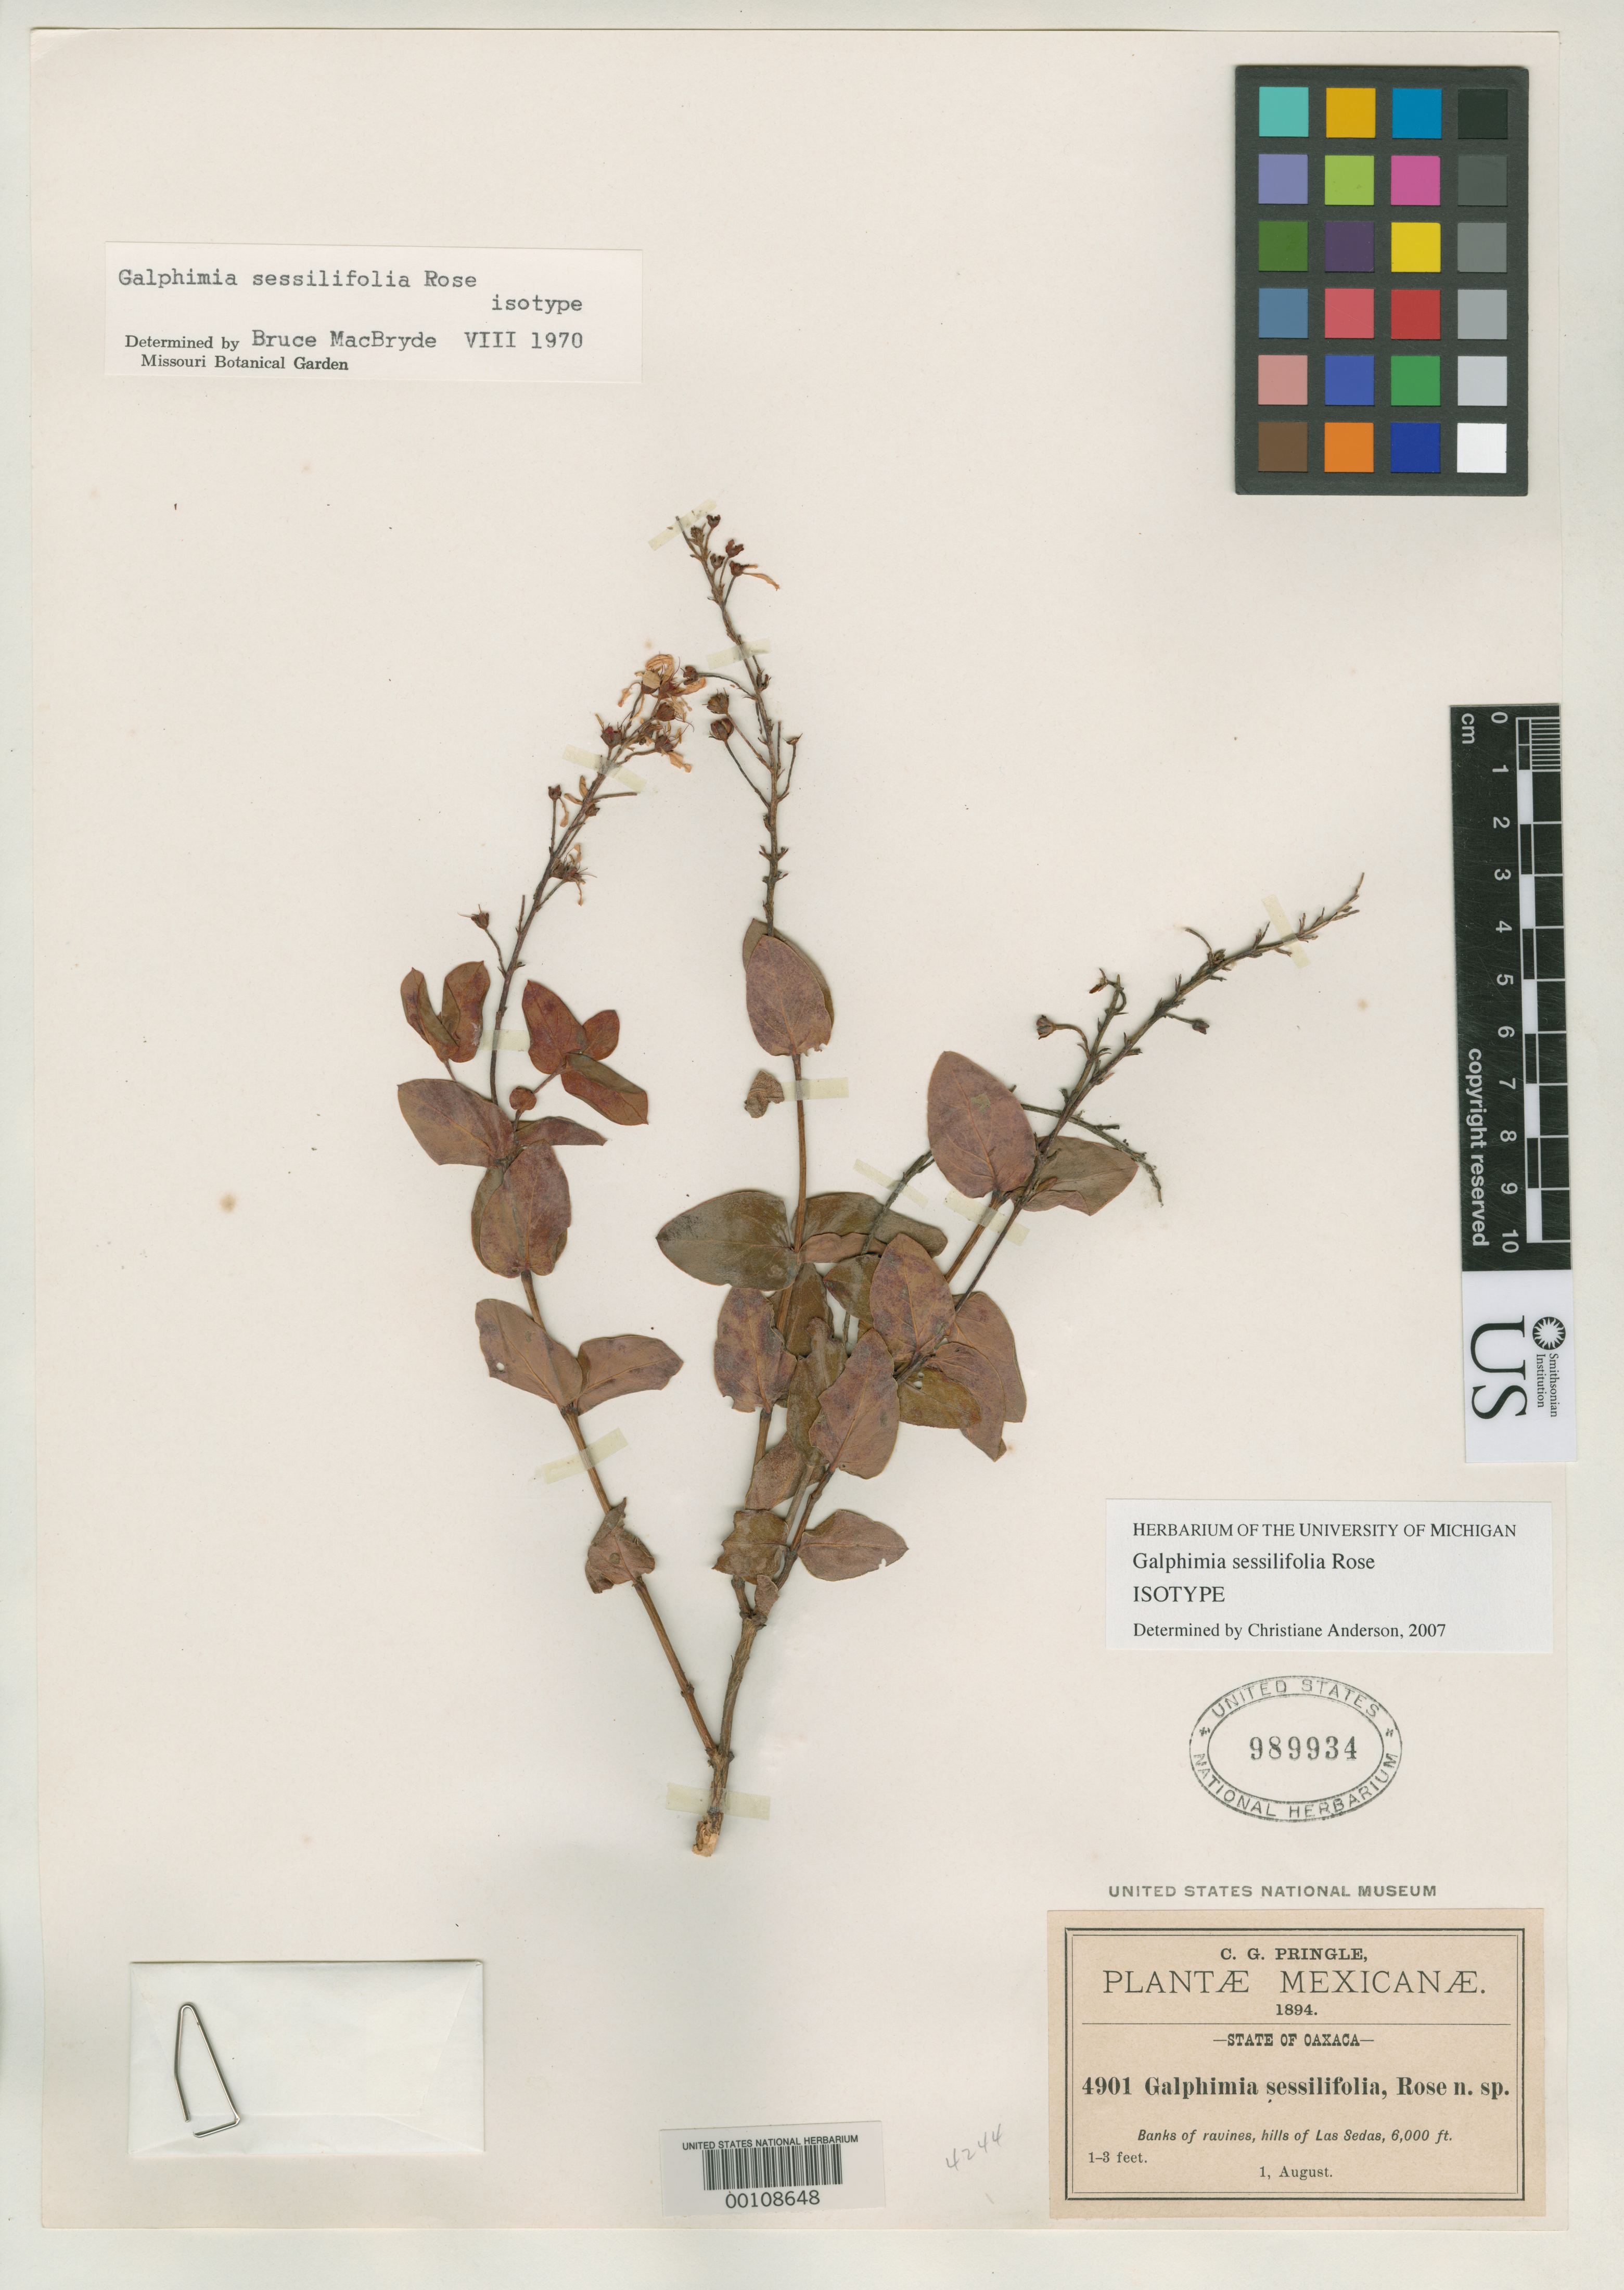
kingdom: Plantae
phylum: Tracheophyta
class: Magnoliopsida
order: Malpighiales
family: Malpighiaceae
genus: Galphimia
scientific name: Galphimia sessilifolia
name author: Rose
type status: Isotype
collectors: C. G. Pringle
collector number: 4901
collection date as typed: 01 Aug 1894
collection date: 1894-08-01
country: Mexico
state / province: Oaxaca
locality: Las Sedas.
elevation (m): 1829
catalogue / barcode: US 989934